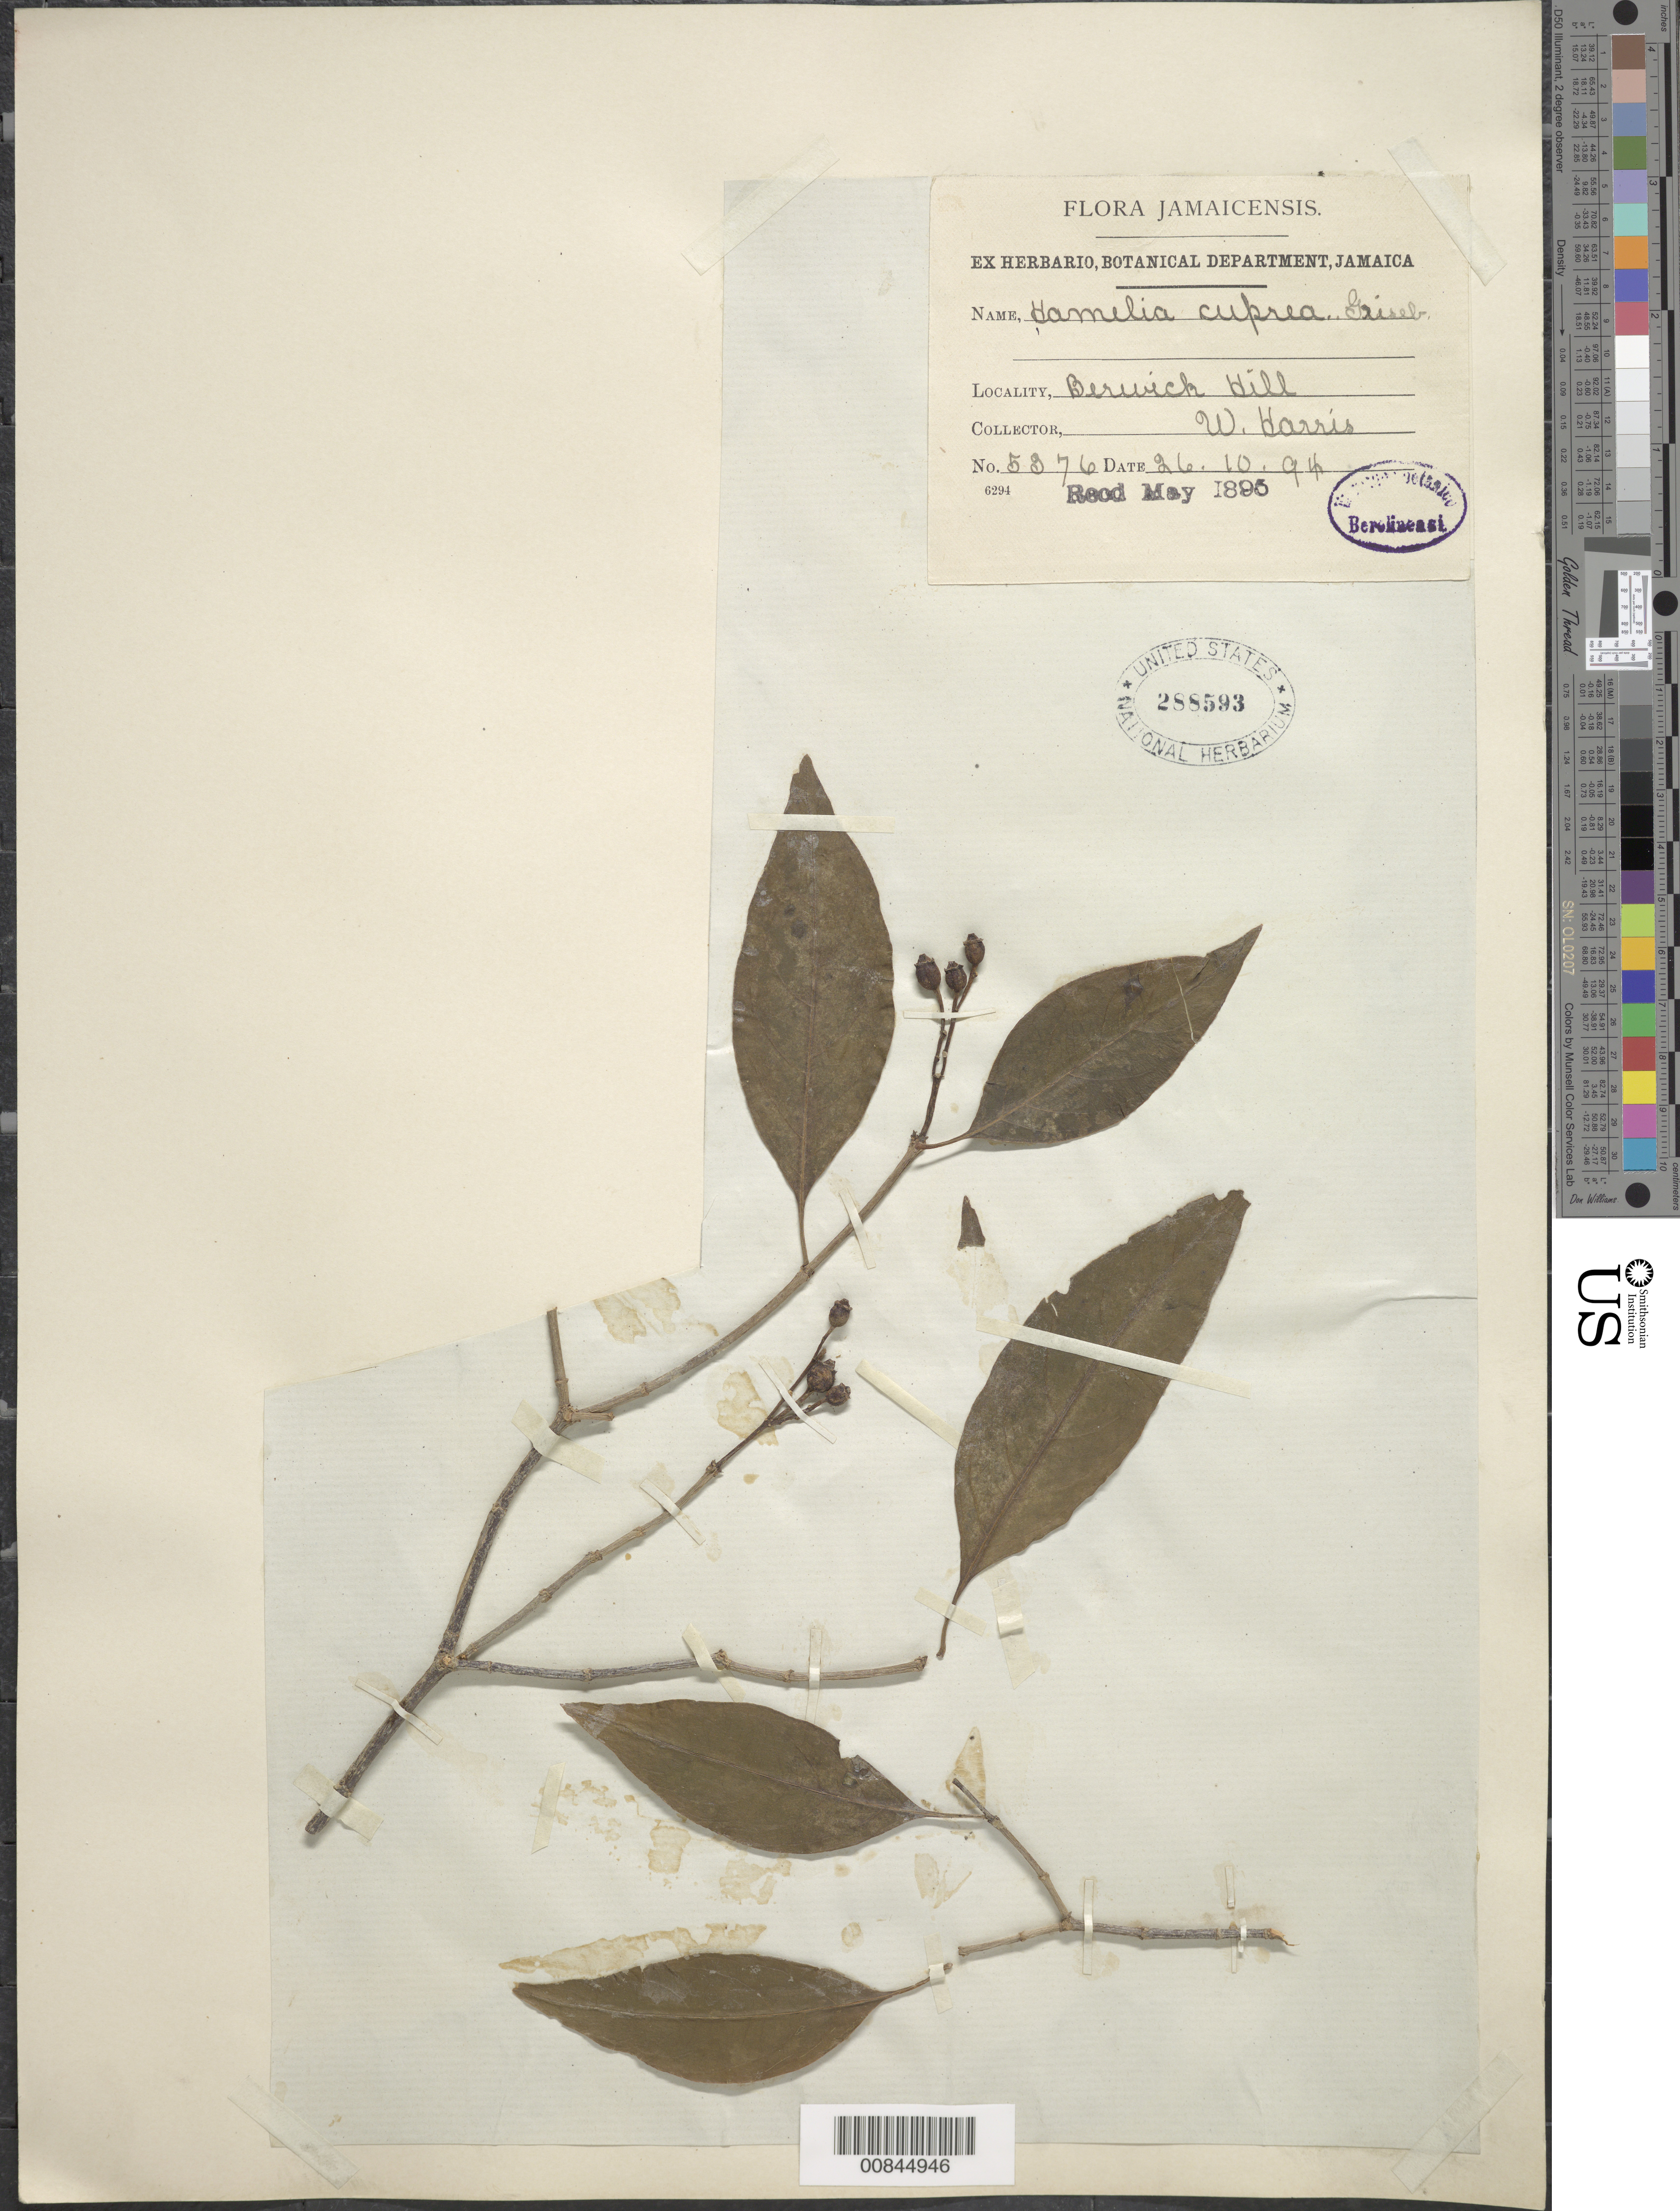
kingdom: Plantae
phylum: Tracheophyta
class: Magnoliopsida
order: Gentianales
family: Rubiaceae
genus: Hamelia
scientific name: Hamelia ventricosa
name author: Sw.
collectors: W. H. Harris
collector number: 5376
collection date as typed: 26 Oct 1894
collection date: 1894-10-26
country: Jamaica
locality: Berwich Hill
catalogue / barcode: US 288593